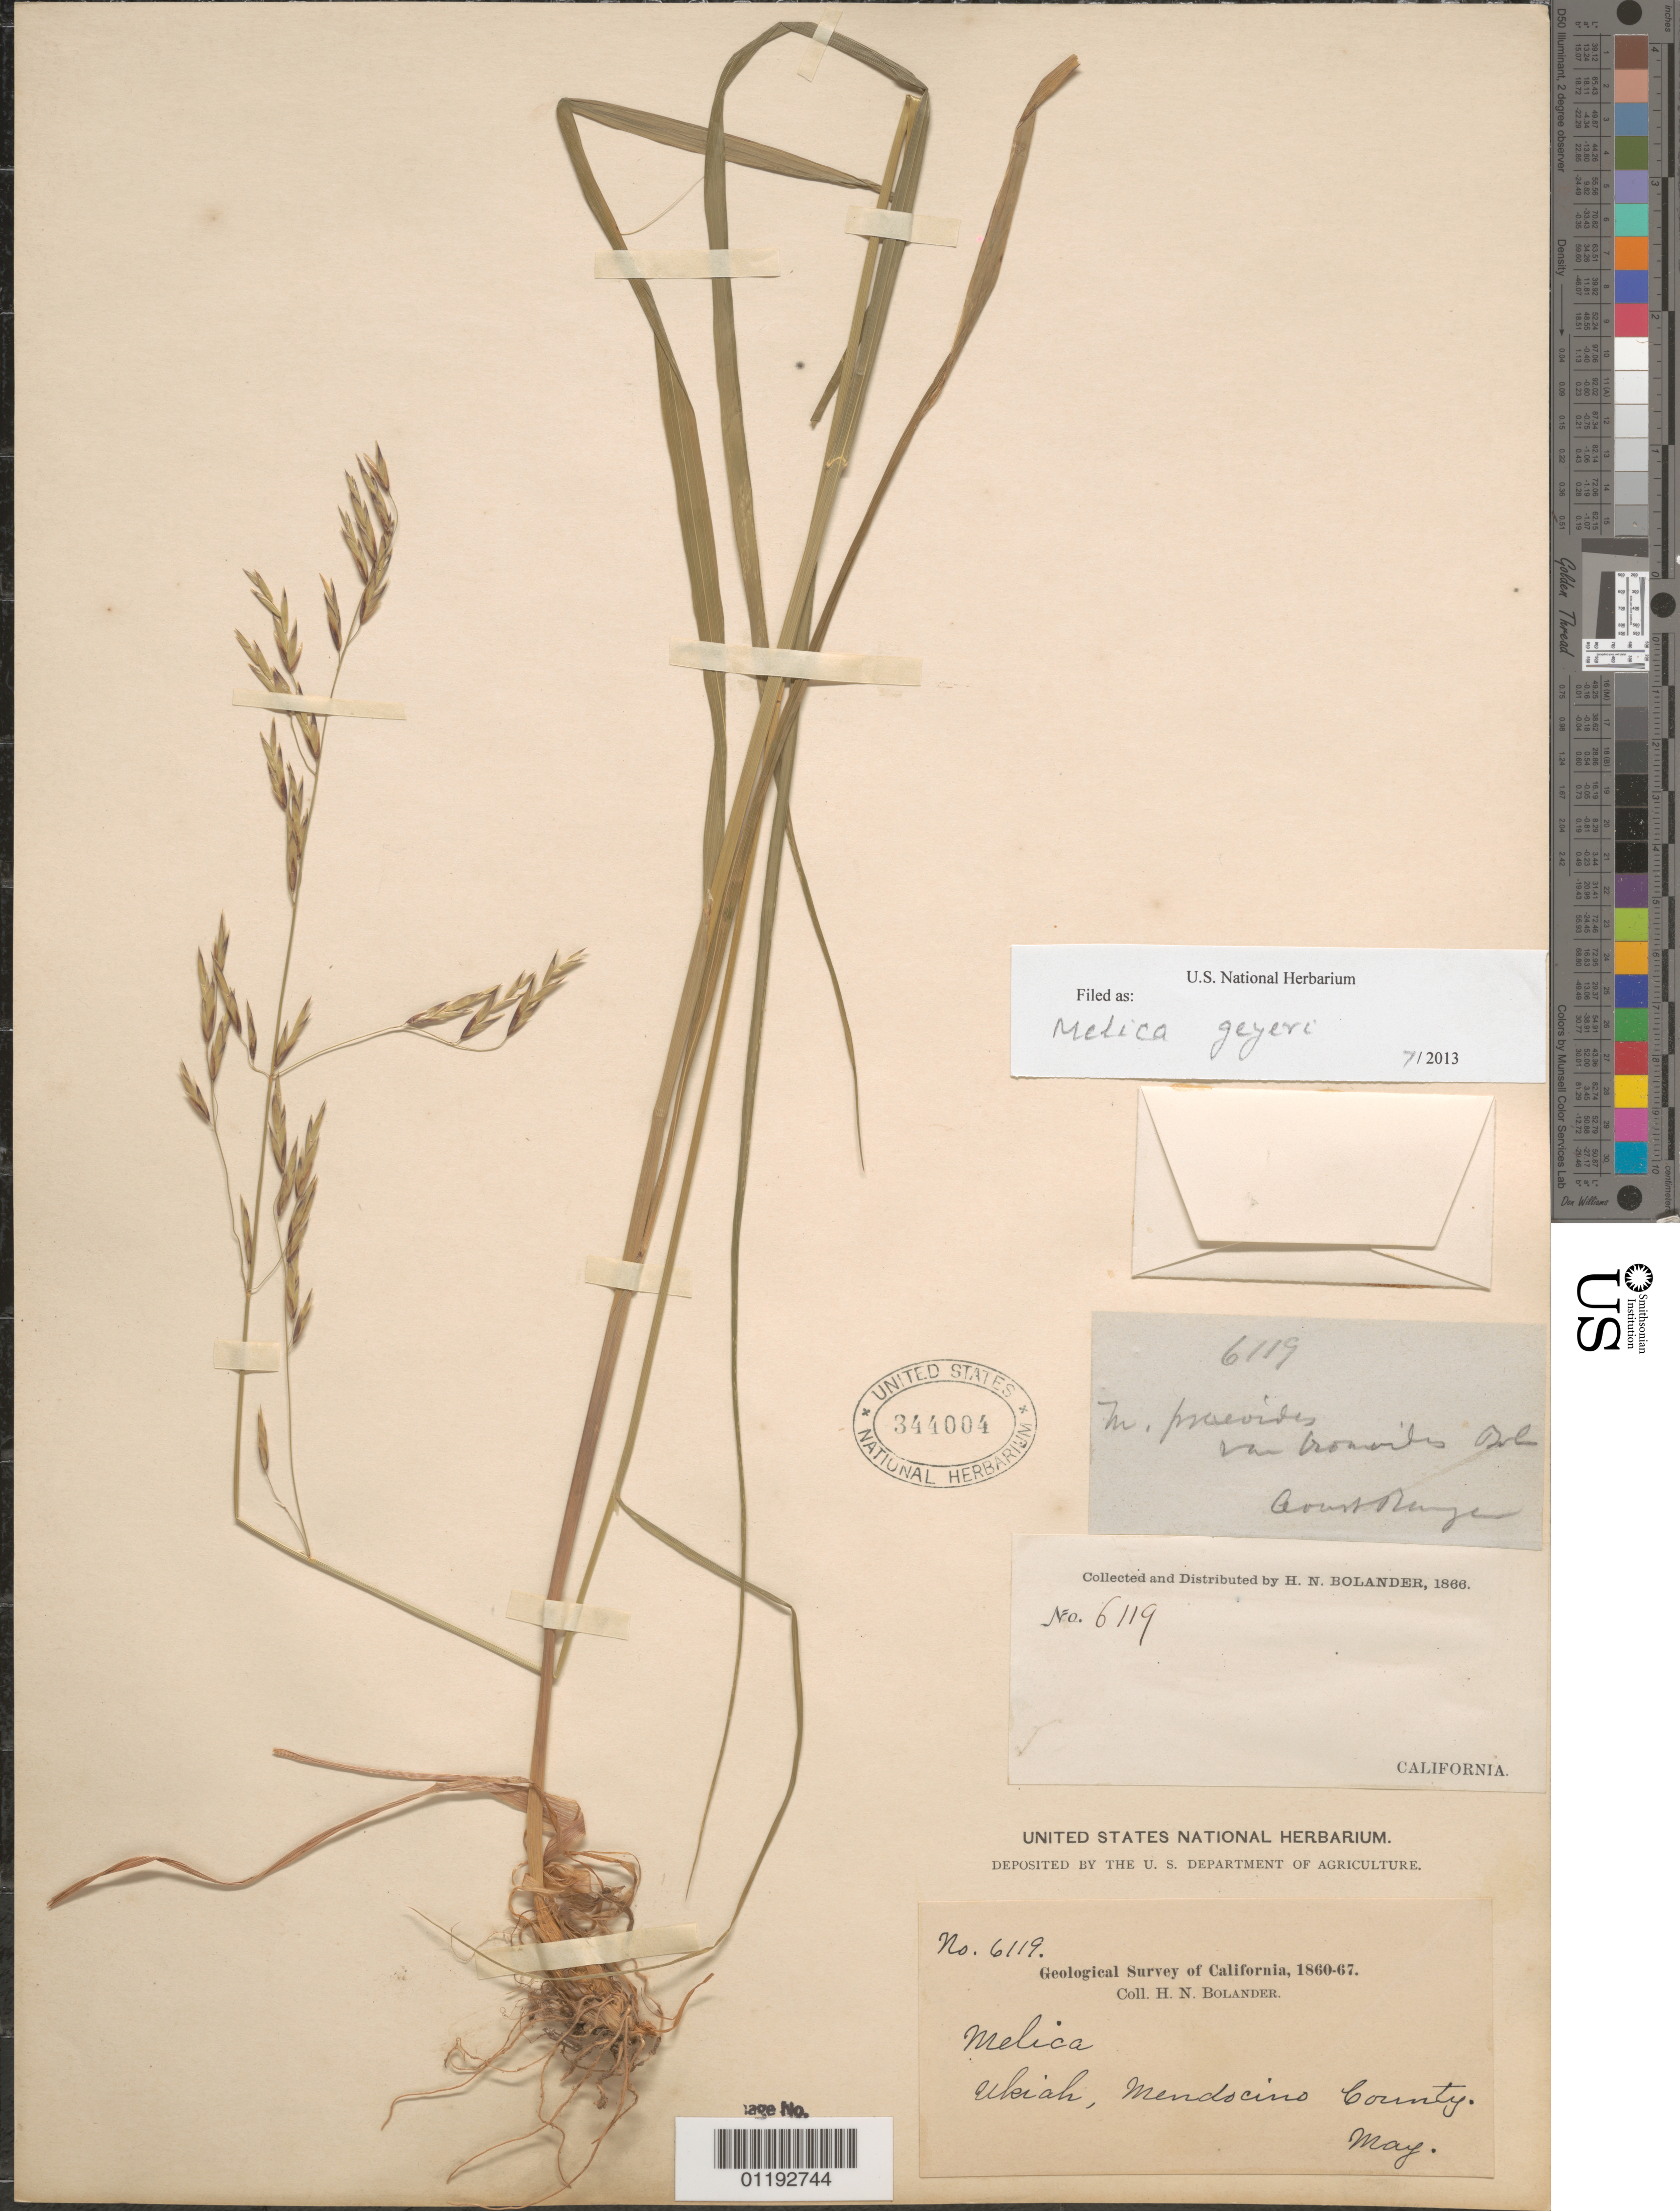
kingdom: Plantae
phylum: Tracheophyta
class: Liliopsida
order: Poales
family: Poaceae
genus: Melica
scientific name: Melica geyeri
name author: Munro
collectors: H. Bolander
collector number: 6119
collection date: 1860-05/1867-05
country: United States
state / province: California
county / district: Mendocino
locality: Ukiah.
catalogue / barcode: US 344004